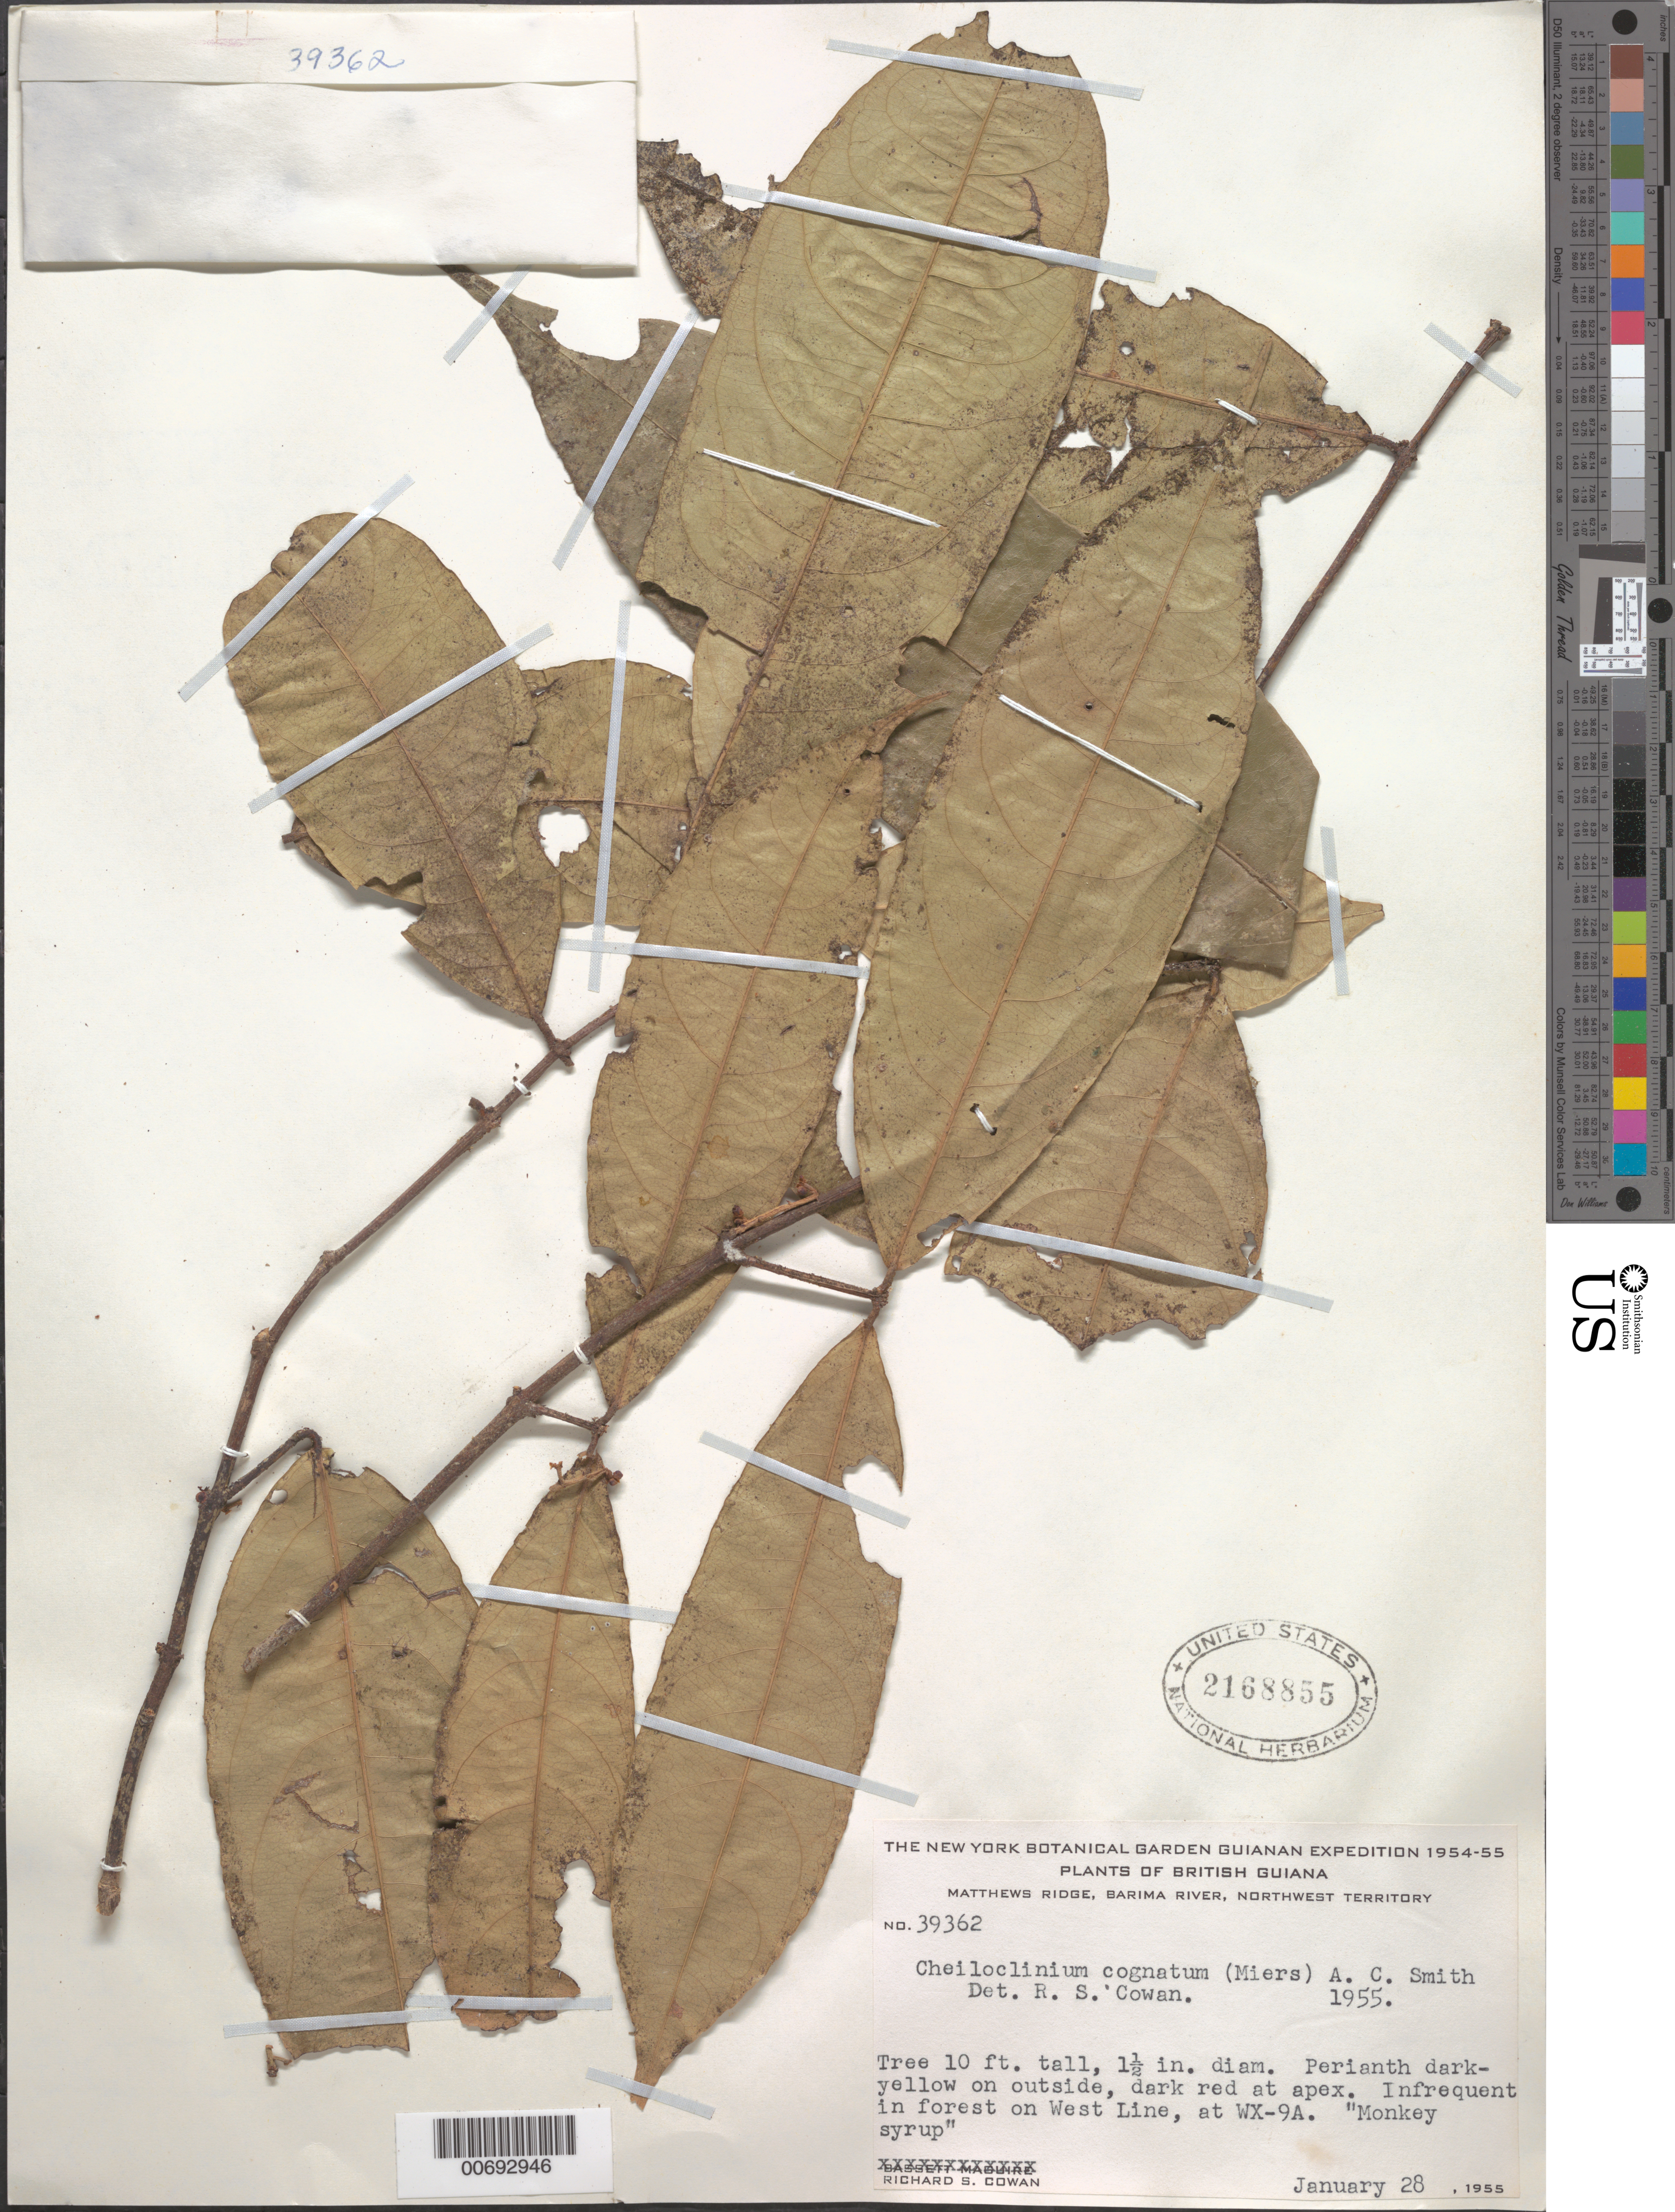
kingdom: Plantae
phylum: Tracheophyta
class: Magnoliopsida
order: Celastrales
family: Celastraceae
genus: Cheiloclinium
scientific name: Cheiloclinium cognatum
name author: (Miers) A.C. Sm.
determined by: Cowan, R. S.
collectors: R. S. Cowan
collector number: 39362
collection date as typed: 28-Jan-55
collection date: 1955-01-28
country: Guyana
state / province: Barima-Waini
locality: Matthew's Ridge, Barima River, Northwest Territory; along West Line, near WX-9A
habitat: Forest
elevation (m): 90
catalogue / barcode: US 2168855